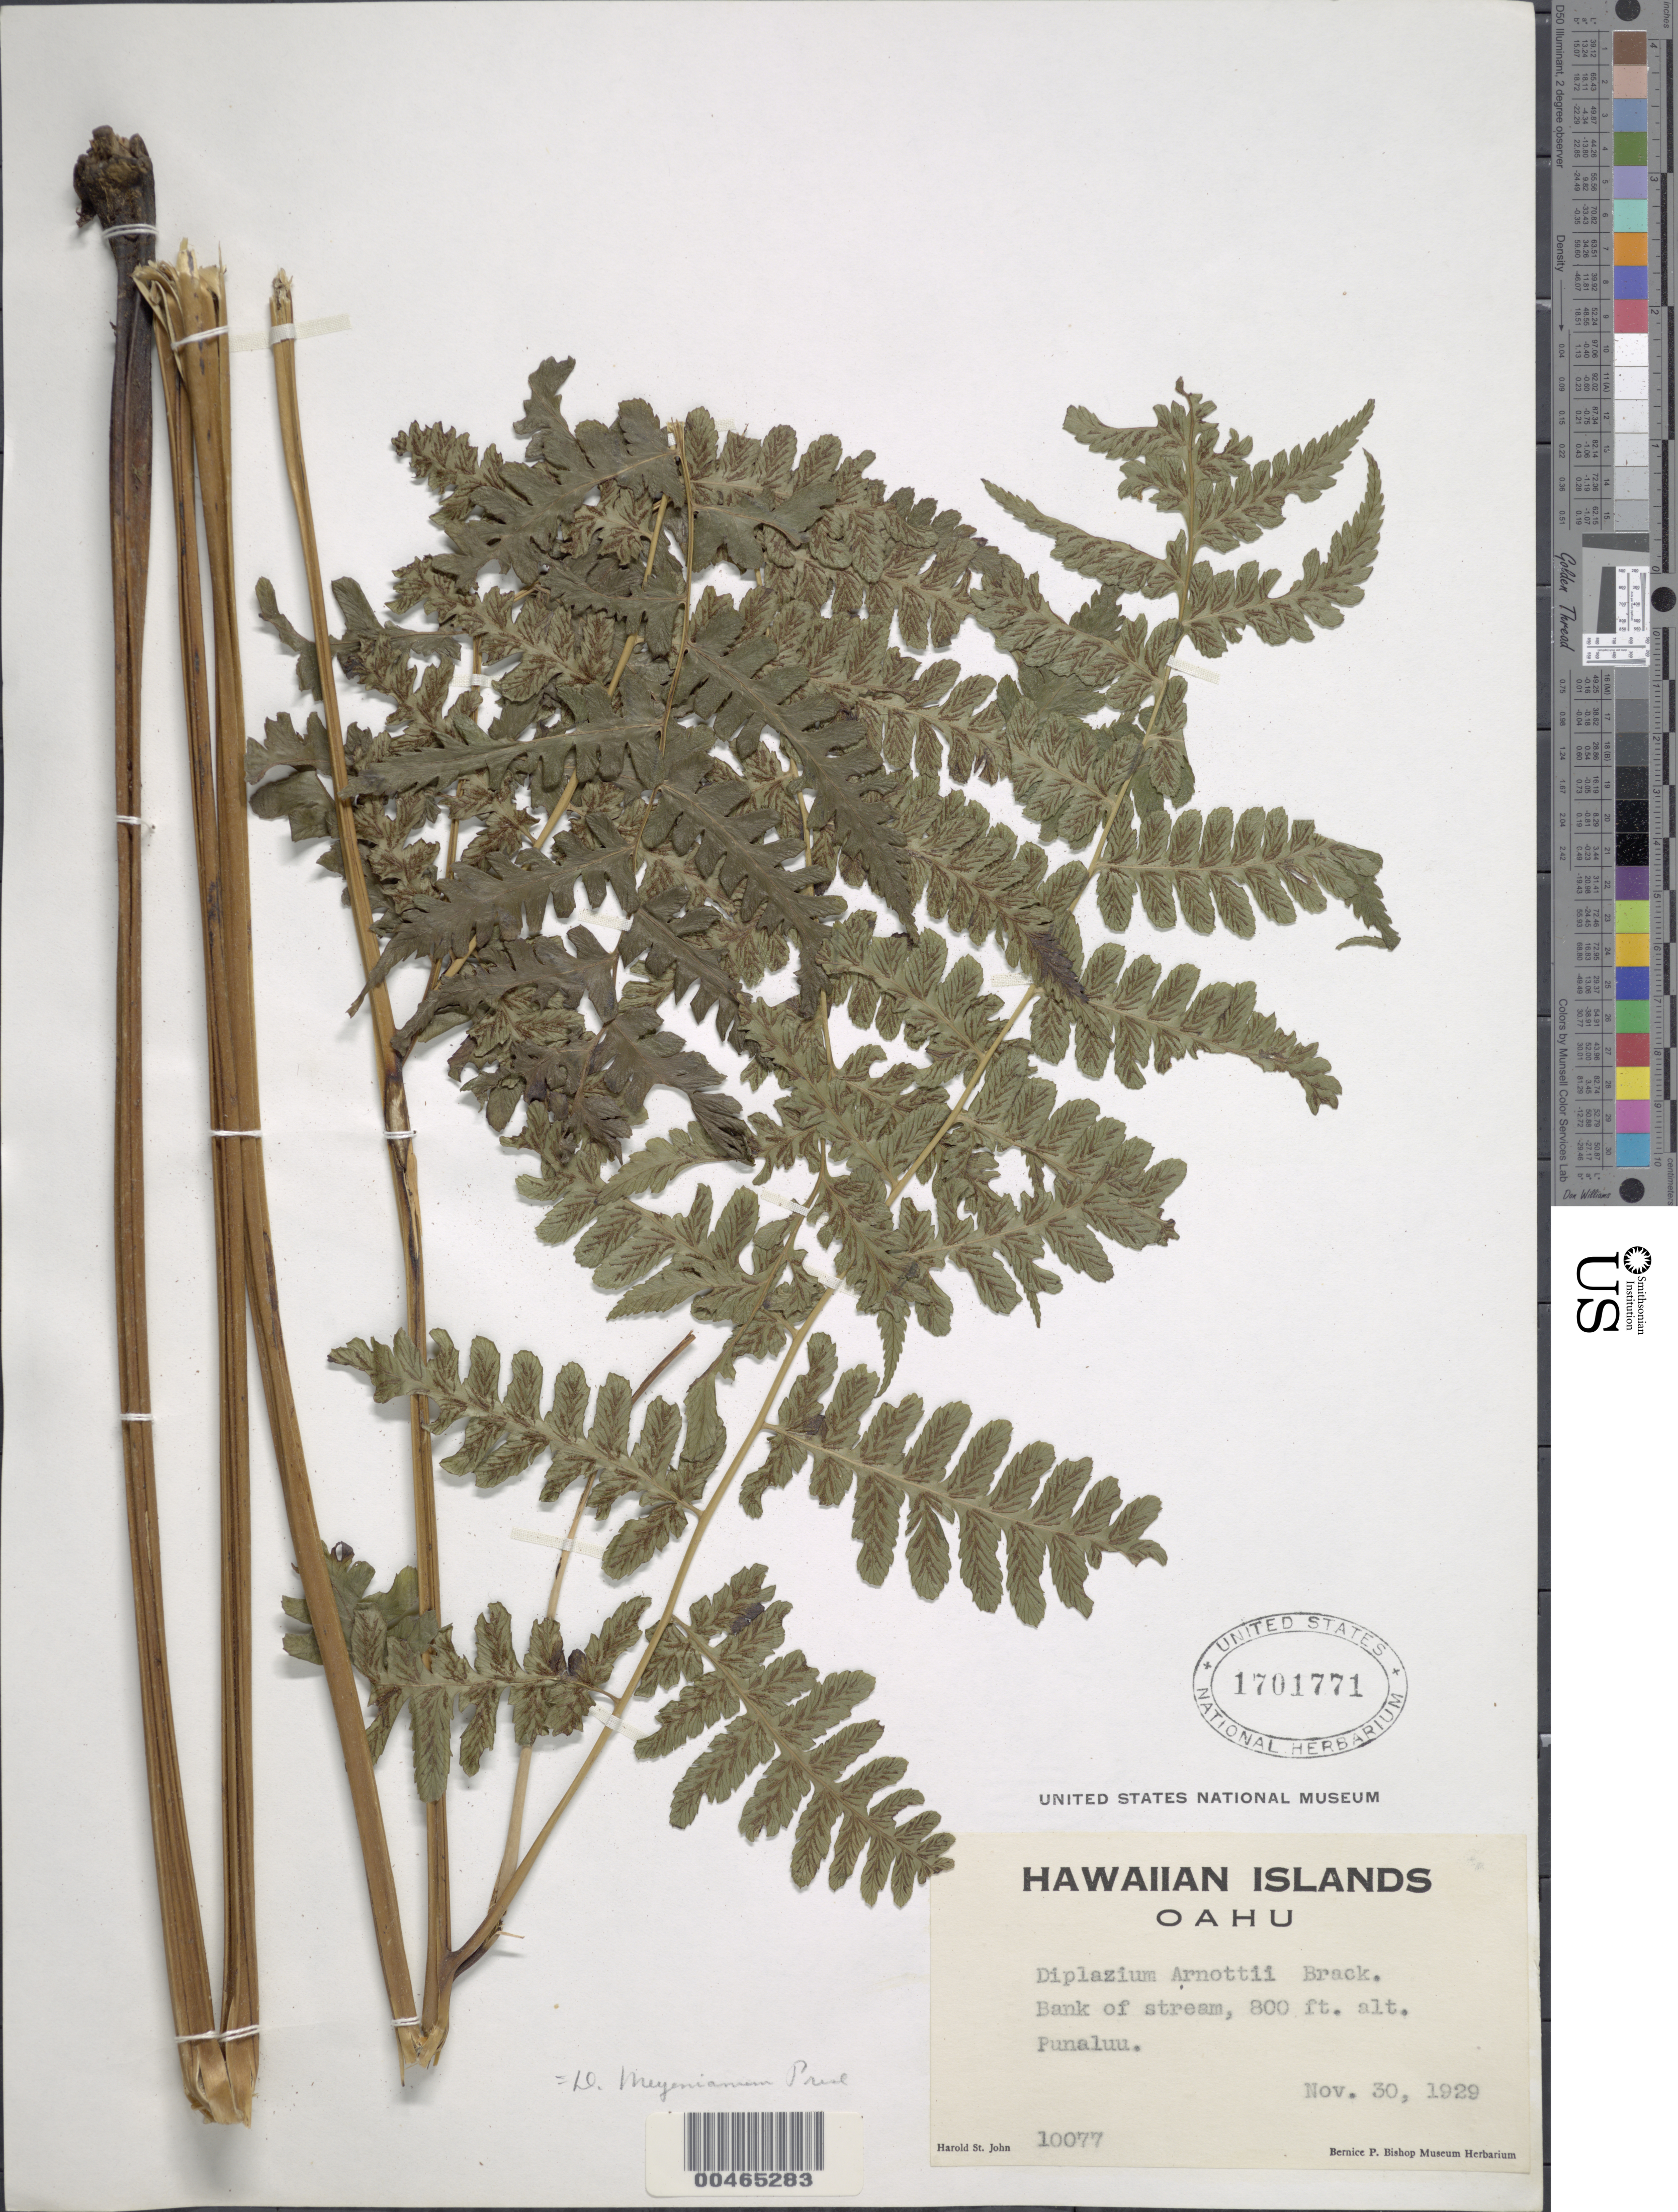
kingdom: Plantae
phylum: Tracheophyta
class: Polypodiopsida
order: Polypodiales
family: Athyriaceae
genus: Diplazium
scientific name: Diplazium arnottii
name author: Brack.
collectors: H. St. John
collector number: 10077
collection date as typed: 30 Nov 1929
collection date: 1929-11-30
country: United States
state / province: Hawaii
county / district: Honolulu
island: Oahu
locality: Punaluu, Oahu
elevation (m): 91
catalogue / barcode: US 1701771